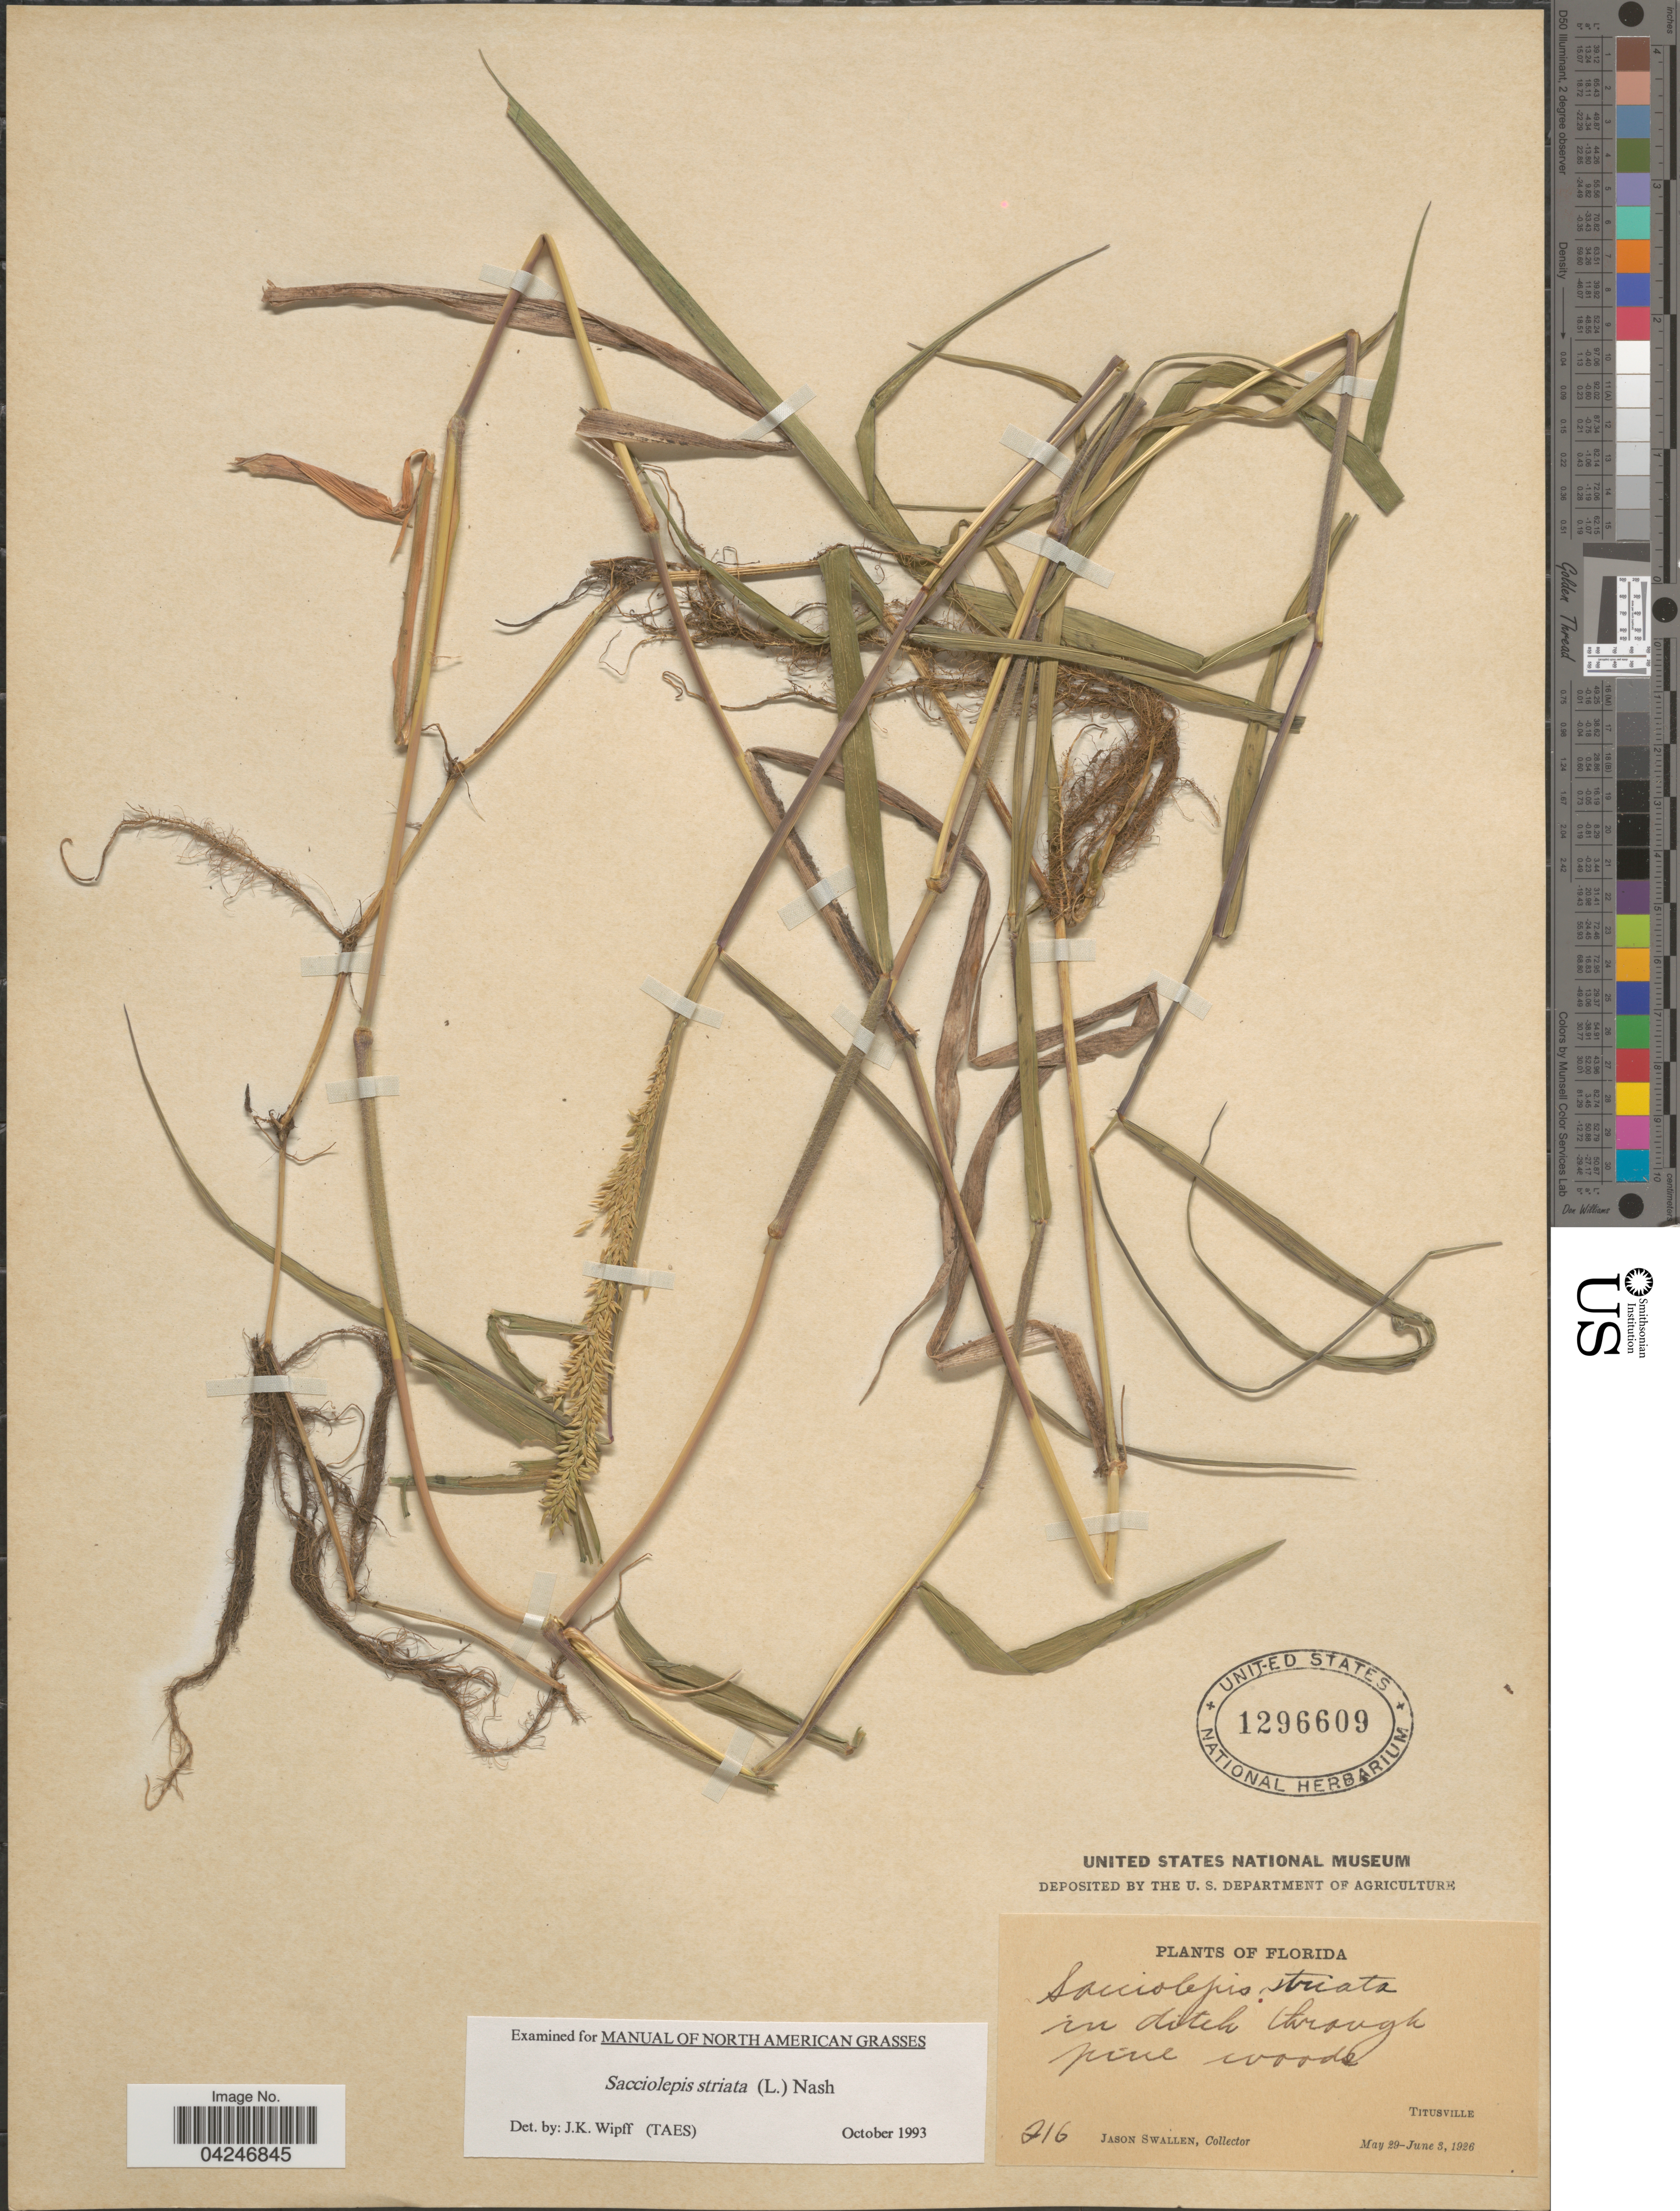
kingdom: Plantae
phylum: Tracheophyta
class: Liliopsida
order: Poales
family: Poaceae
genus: Sacciolepis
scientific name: Sacciolepis striata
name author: (L.) Nash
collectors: J. R. Swallen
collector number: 216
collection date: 1926-05-29/1926-06-03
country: United States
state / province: Florida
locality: In ditch through pine woods. Titusville.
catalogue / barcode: US 1296609